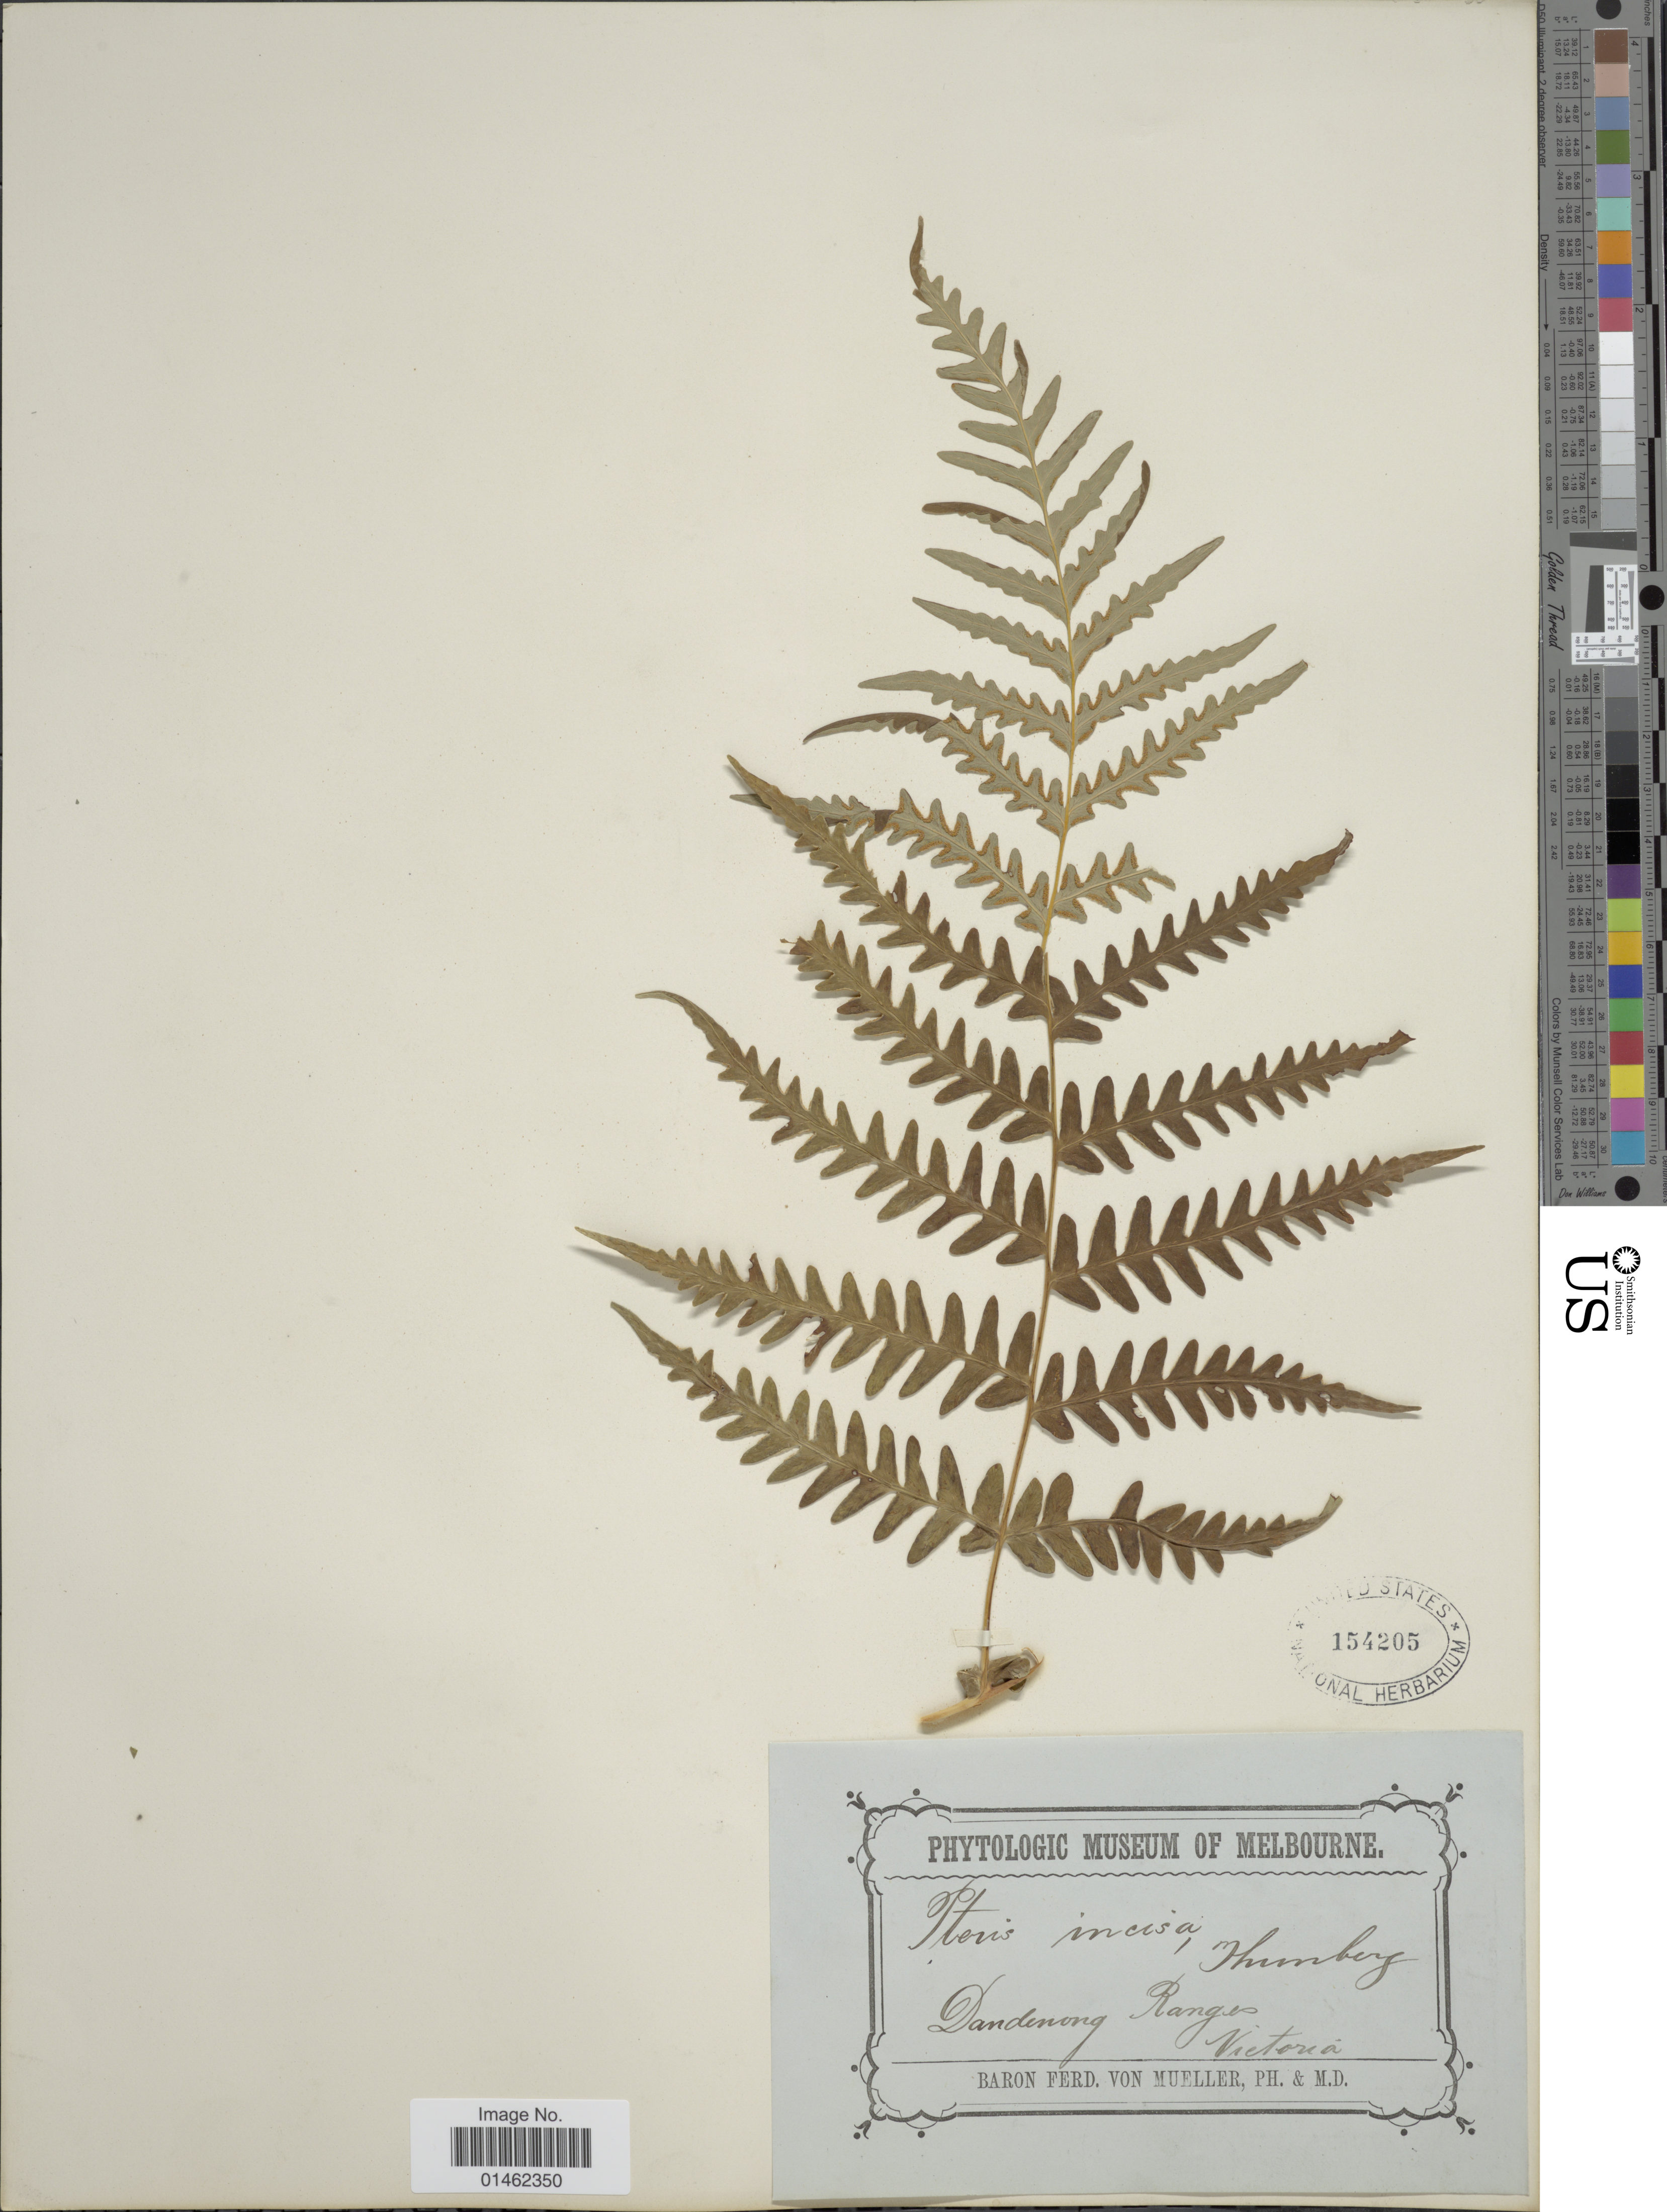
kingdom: Plantae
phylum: Tracheophyta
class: Polypodiopsida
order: Polypodiales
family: Dennstaedtiaceae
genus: Histiopteris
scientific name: Histiopteris incisa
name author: (Thunb.) J. Sm.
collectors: F. Mueller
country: Australia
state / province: Victoria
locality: Dandenong Ranges, Victoria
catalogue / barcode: US 154205